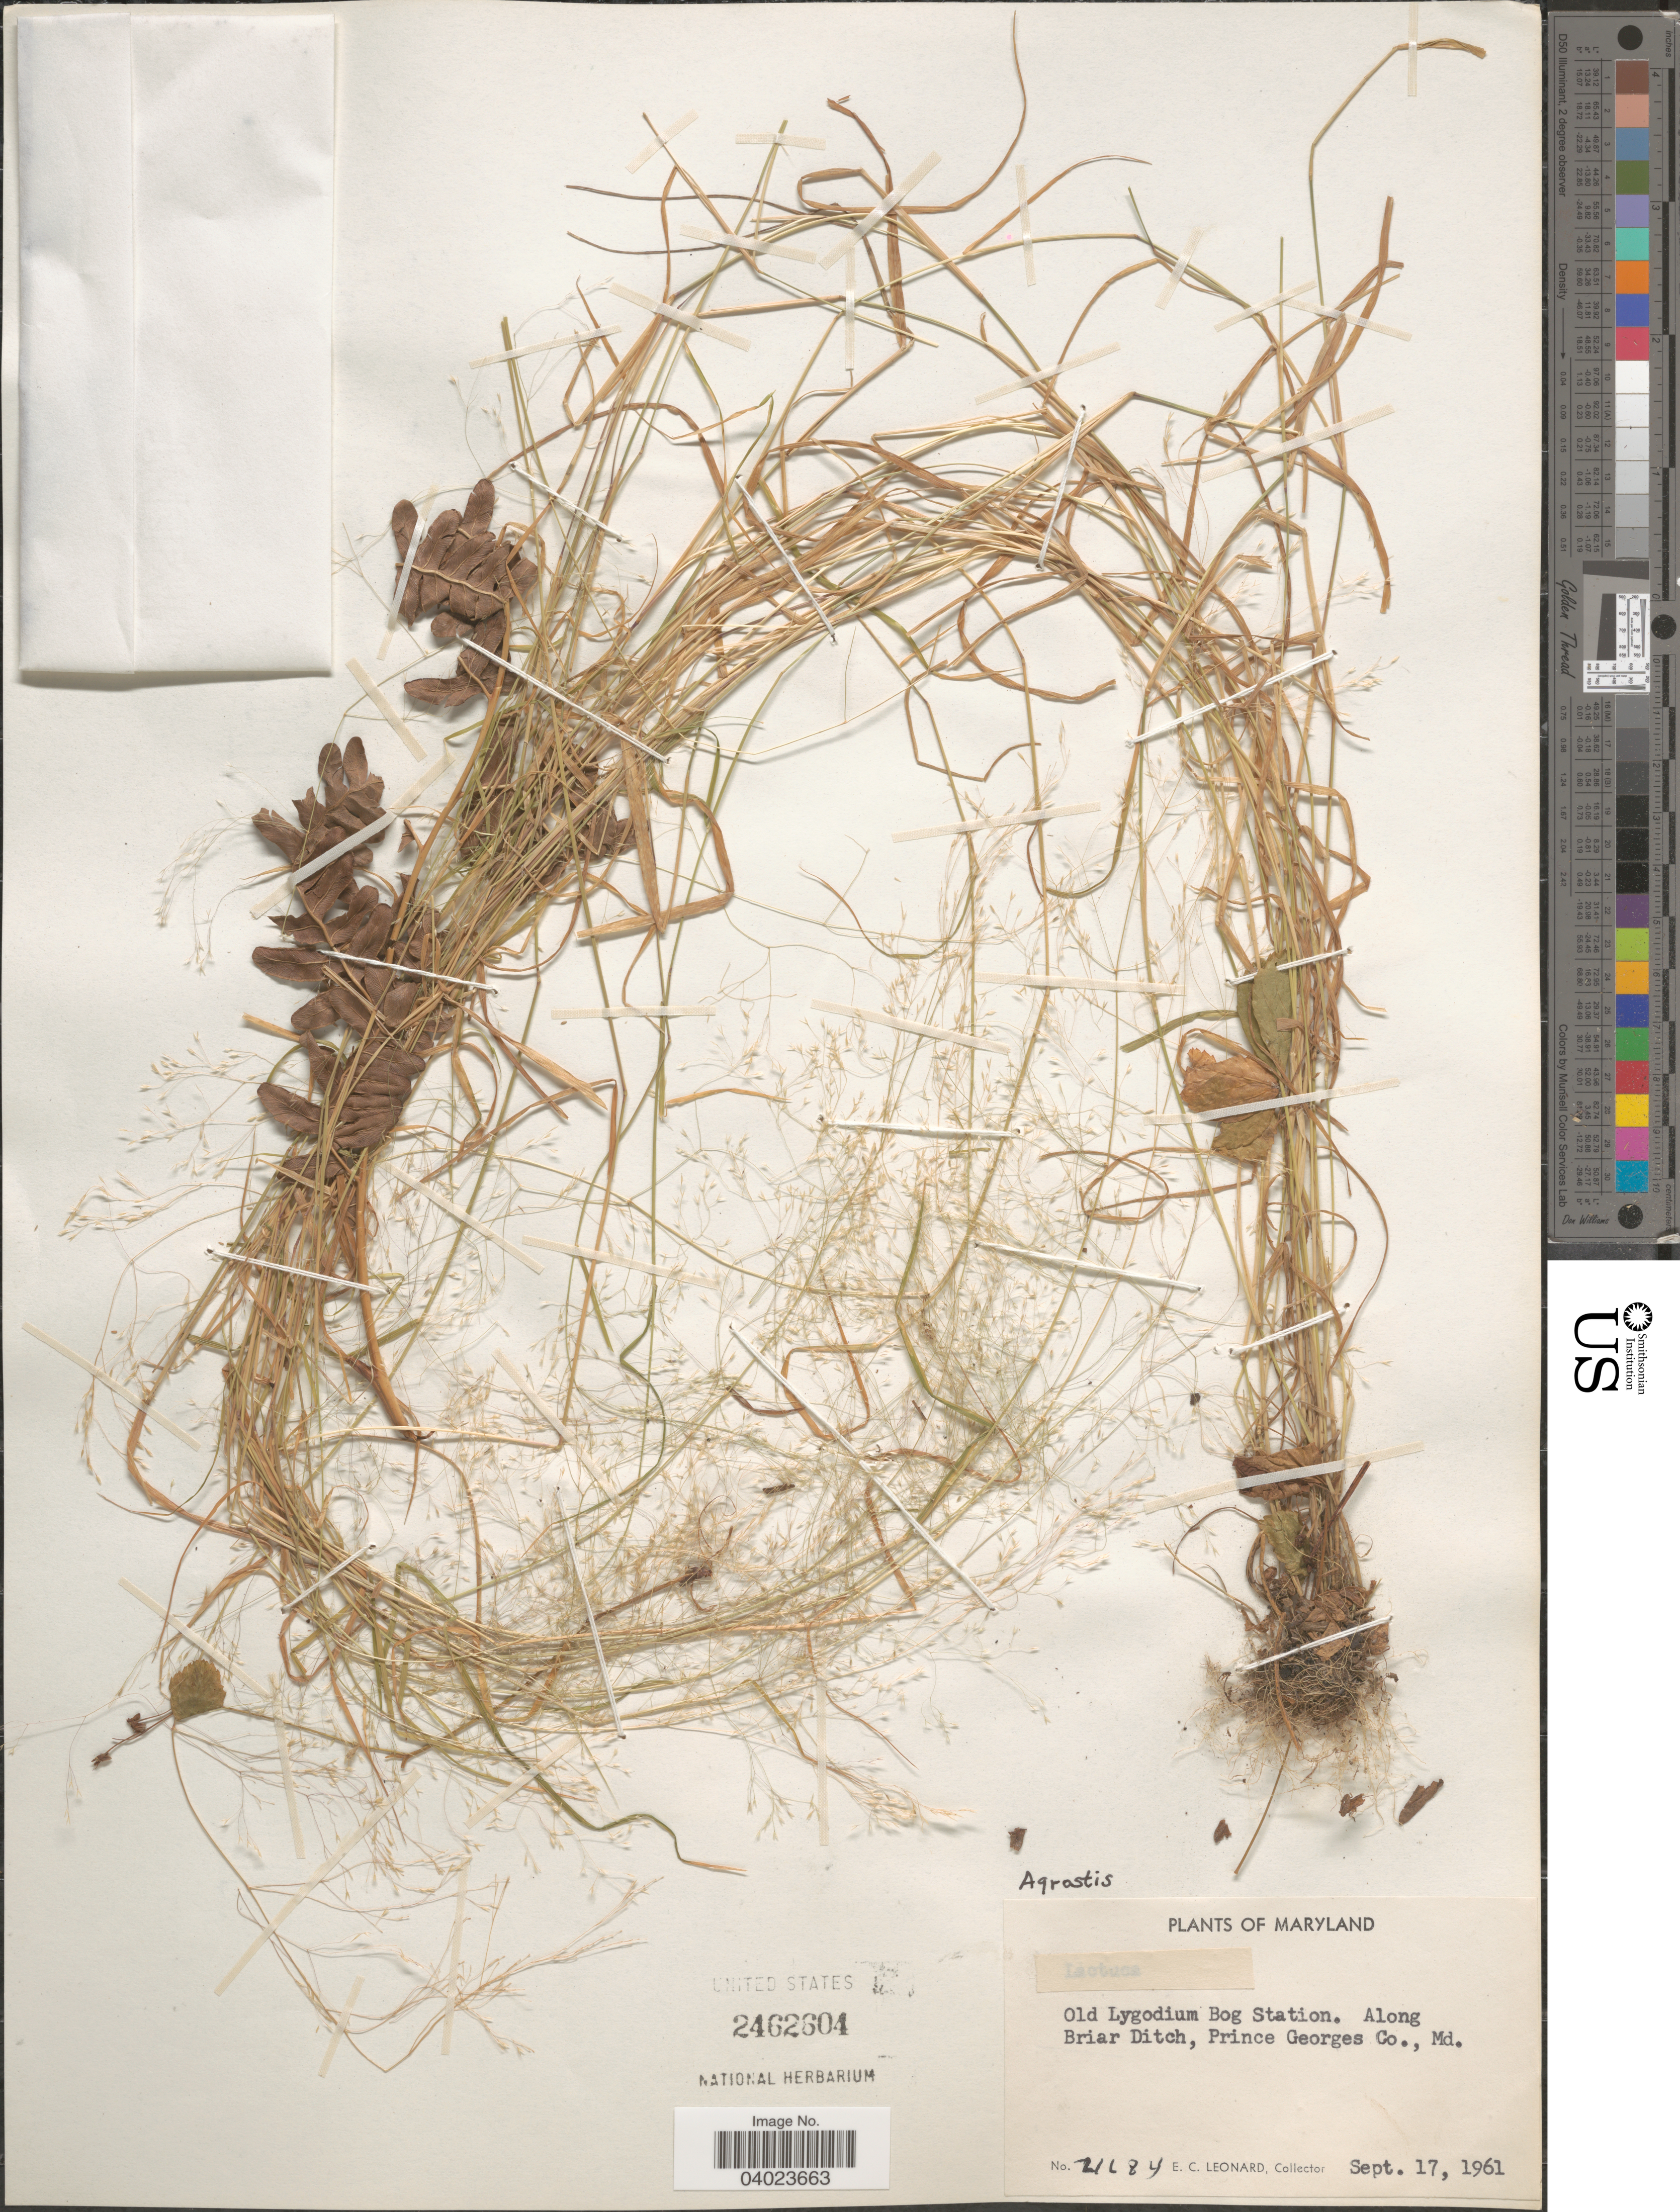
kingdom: Plantae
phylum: Tracheophyta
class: Liliopsida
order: Poales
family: Poaceae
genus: Agrostis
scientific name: Agrostis sp.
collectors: E. C. Leonard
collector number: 21684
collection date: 1961-09-17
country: United States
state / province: Maryland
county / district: Prince George's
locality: Old Lygodium Bog Station. Along Briar Ditch, Prince Georges Co.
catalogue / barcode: US 2462604